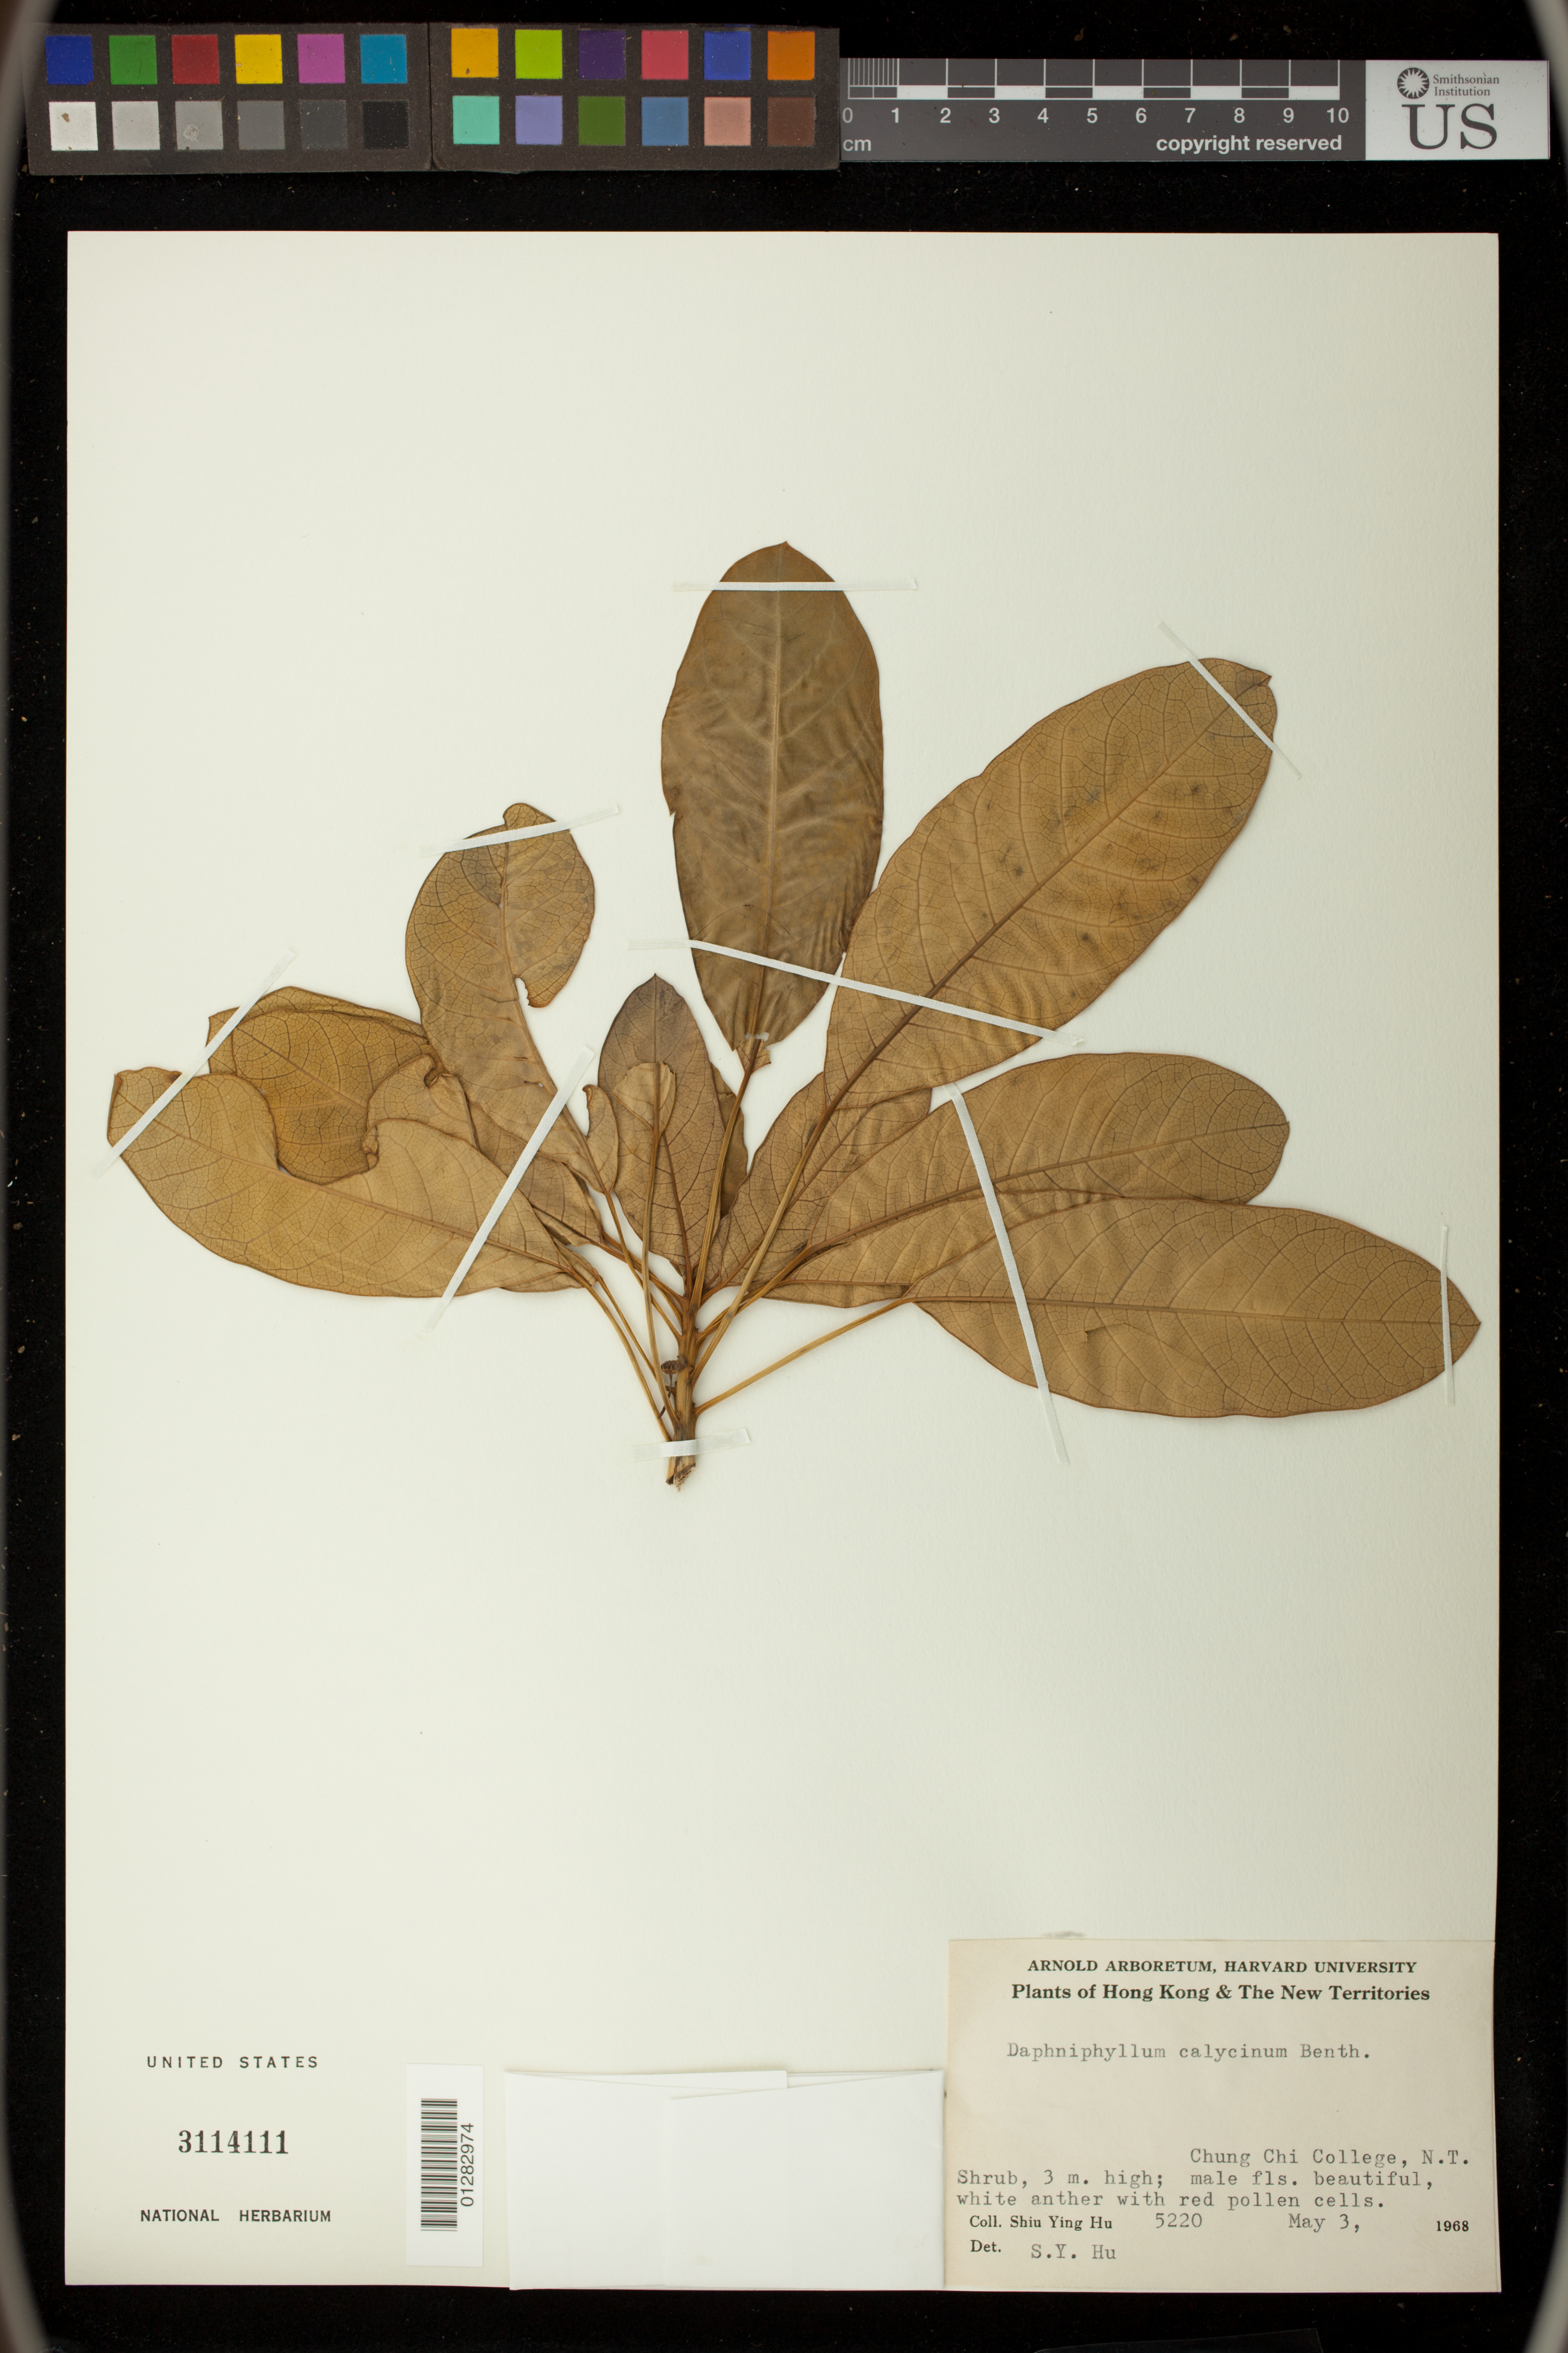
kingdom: Plantae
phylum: Tracheophyta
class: Magnoliopsida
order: Saxifragales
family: Daphniphyllaceae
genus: Daphniphyllum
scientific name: Daphniphyllum calycinum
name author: Benth.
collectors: S. Y. Hu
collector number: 5220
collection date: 1968-05-03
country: China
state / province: Hong Kong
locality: Chung Chi College, New Territories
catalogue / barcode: US 3114111